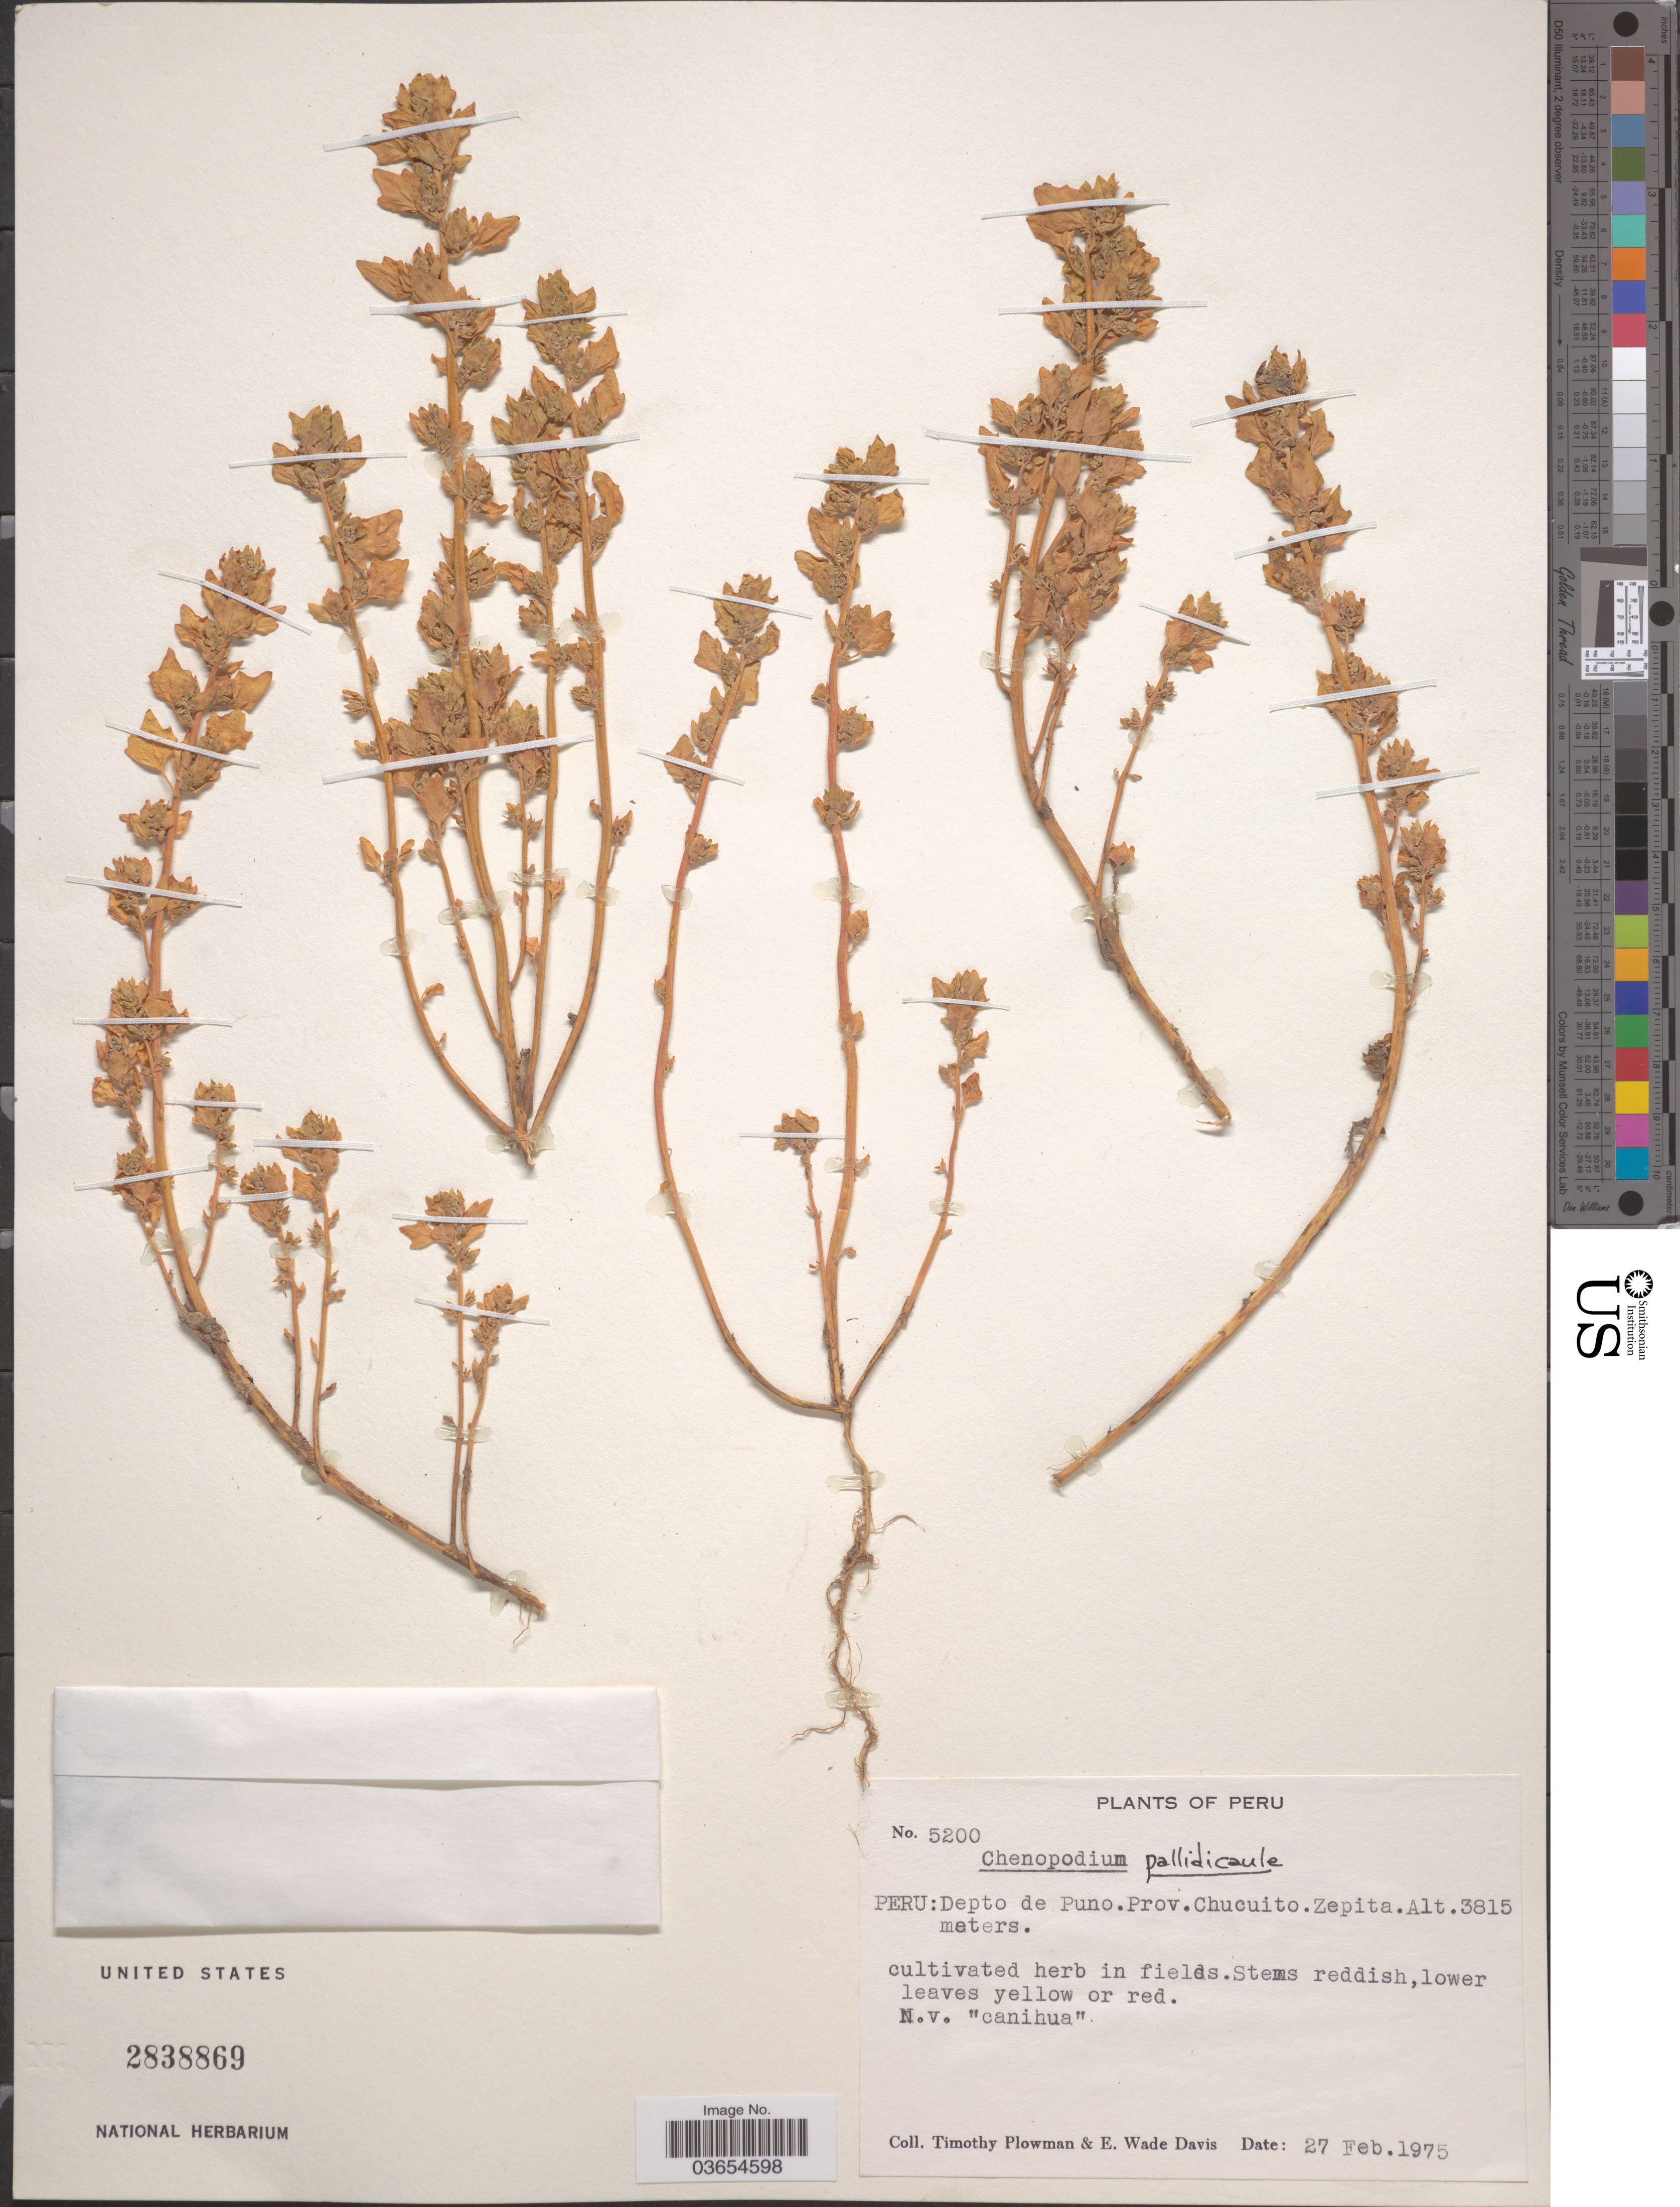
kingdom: Plantae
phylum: Tracheophyta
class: Magnoliopsida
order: Caryophyllales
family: Amaranthaceae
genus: Chenopodium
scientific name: Chenopodium pallidicaule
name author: Aellen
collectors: T. Plowman & E. Wade-Davis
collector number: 5200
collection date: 1975-02-27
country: Peru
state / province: Puno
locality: Depto. de Puno. Prov. Chucuito. Zepita.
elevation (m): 3815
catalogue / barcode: US 2838869